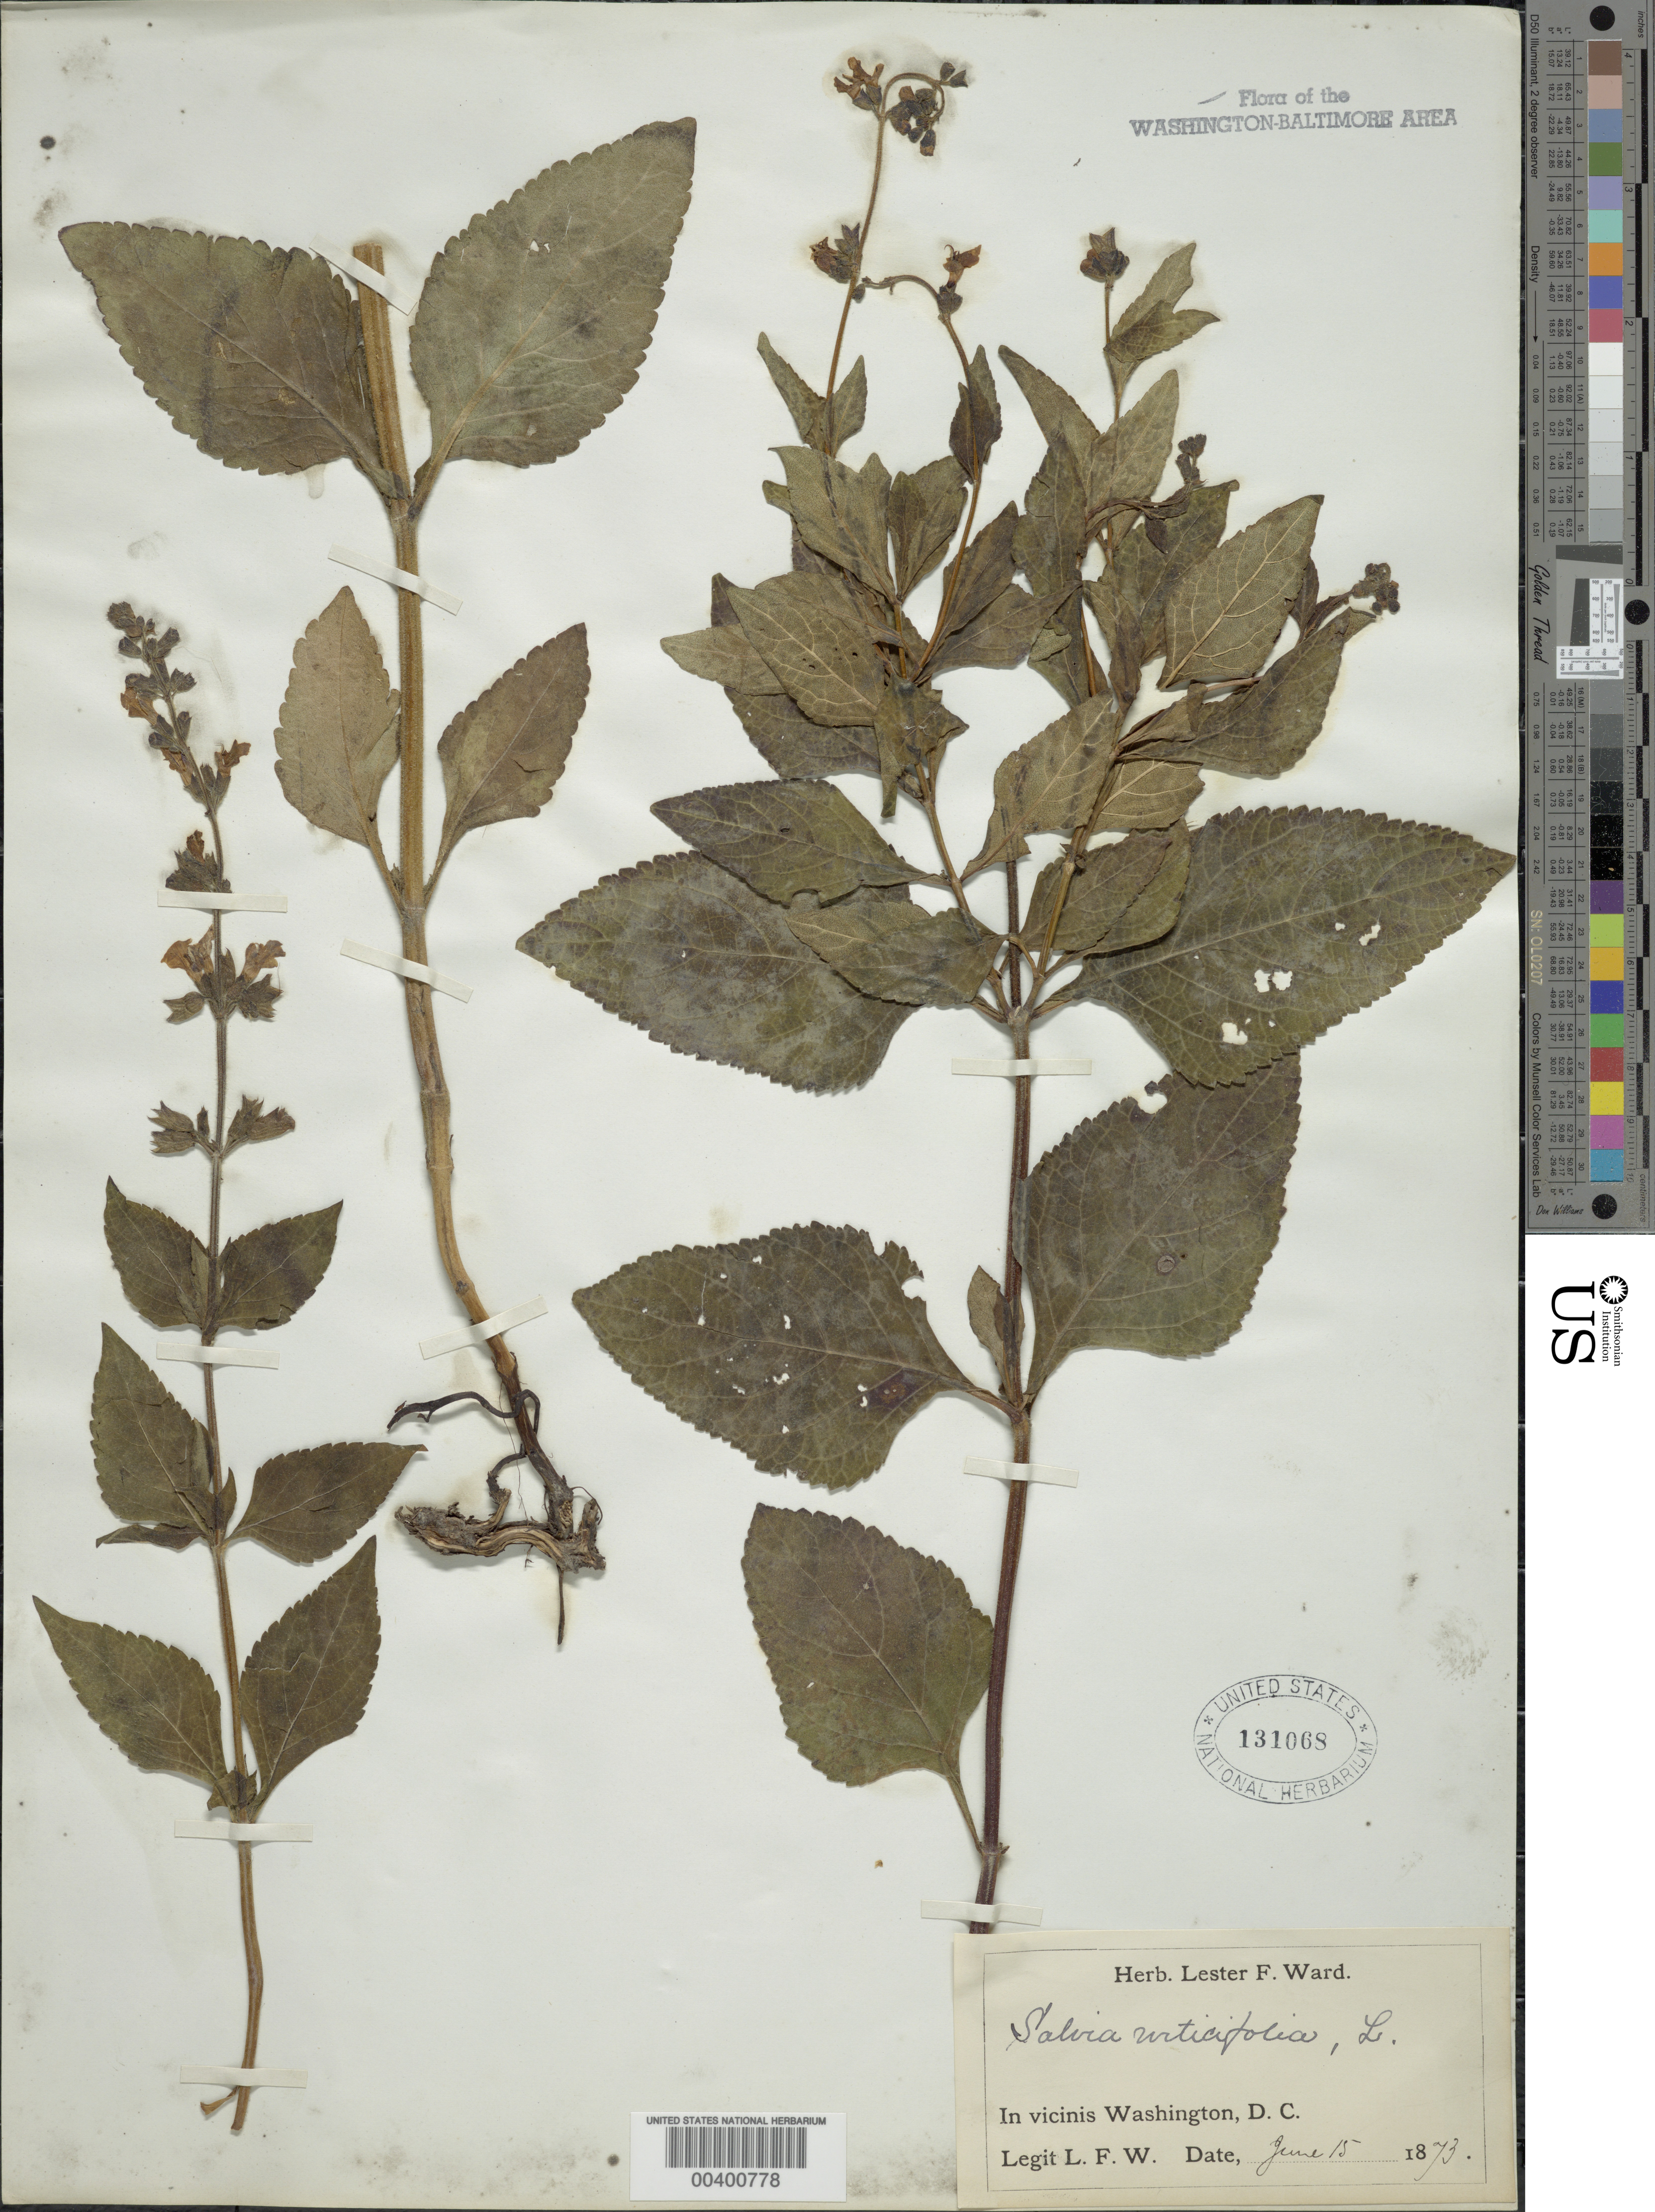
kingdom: Plantae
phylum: Tracheophyta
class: Magnoliopsida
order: Lamiales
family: Lamiaceae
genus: Salvia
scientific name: Salvia urticifolia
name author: L.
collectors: L. F. Ward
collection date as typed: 15 Jun 1873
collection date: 1873-06-15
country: United States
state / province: District of Columbia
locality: Washington DC area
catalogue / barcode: US 131068